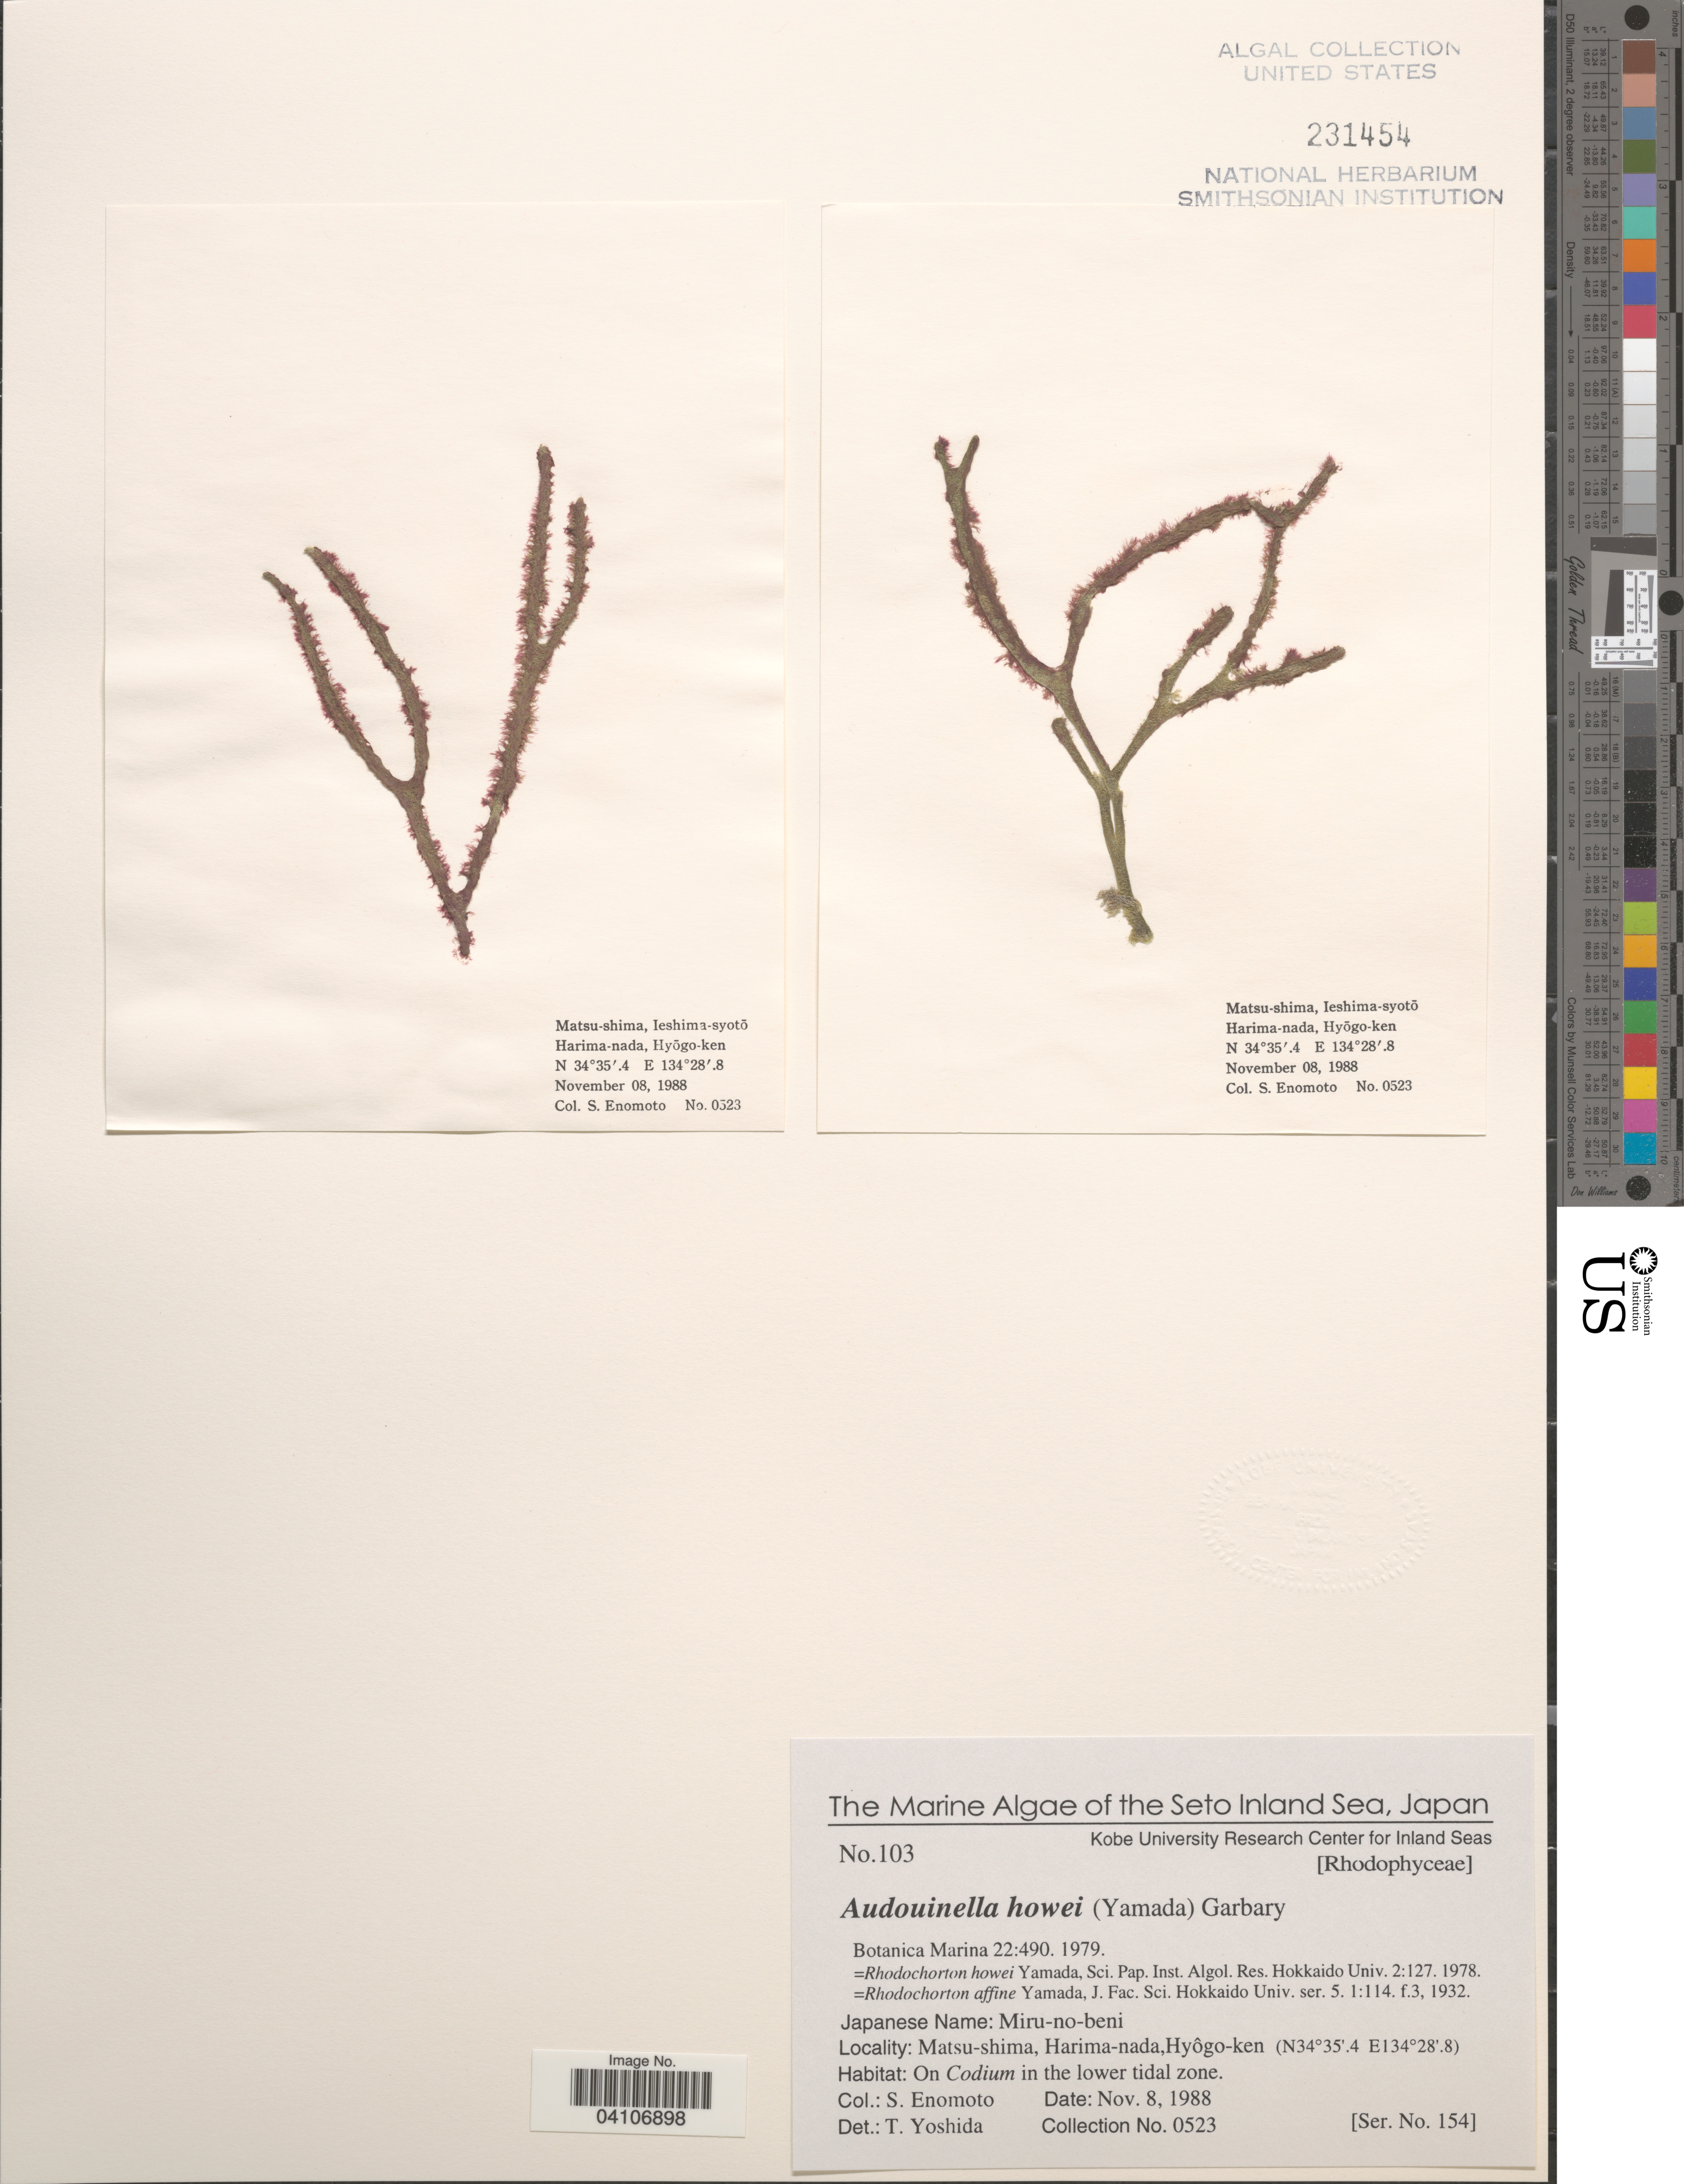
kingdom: Plantae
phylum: Rhodophyta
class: Florideophyceae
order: Acrochaetiales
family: Acrochaetiaceae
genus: Acrochaetium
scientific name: Acrochaetium howei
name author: (Yamada) Papenf.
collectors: S. Enomoto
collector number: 0523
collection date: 1988-11-08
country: Japan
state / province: Hyogo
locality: The Seto Inland Sea. Matsu-shima, Harima-nada, Hyôgo-ken. On Codium in the lower tidal zone.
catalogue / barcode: US 231454